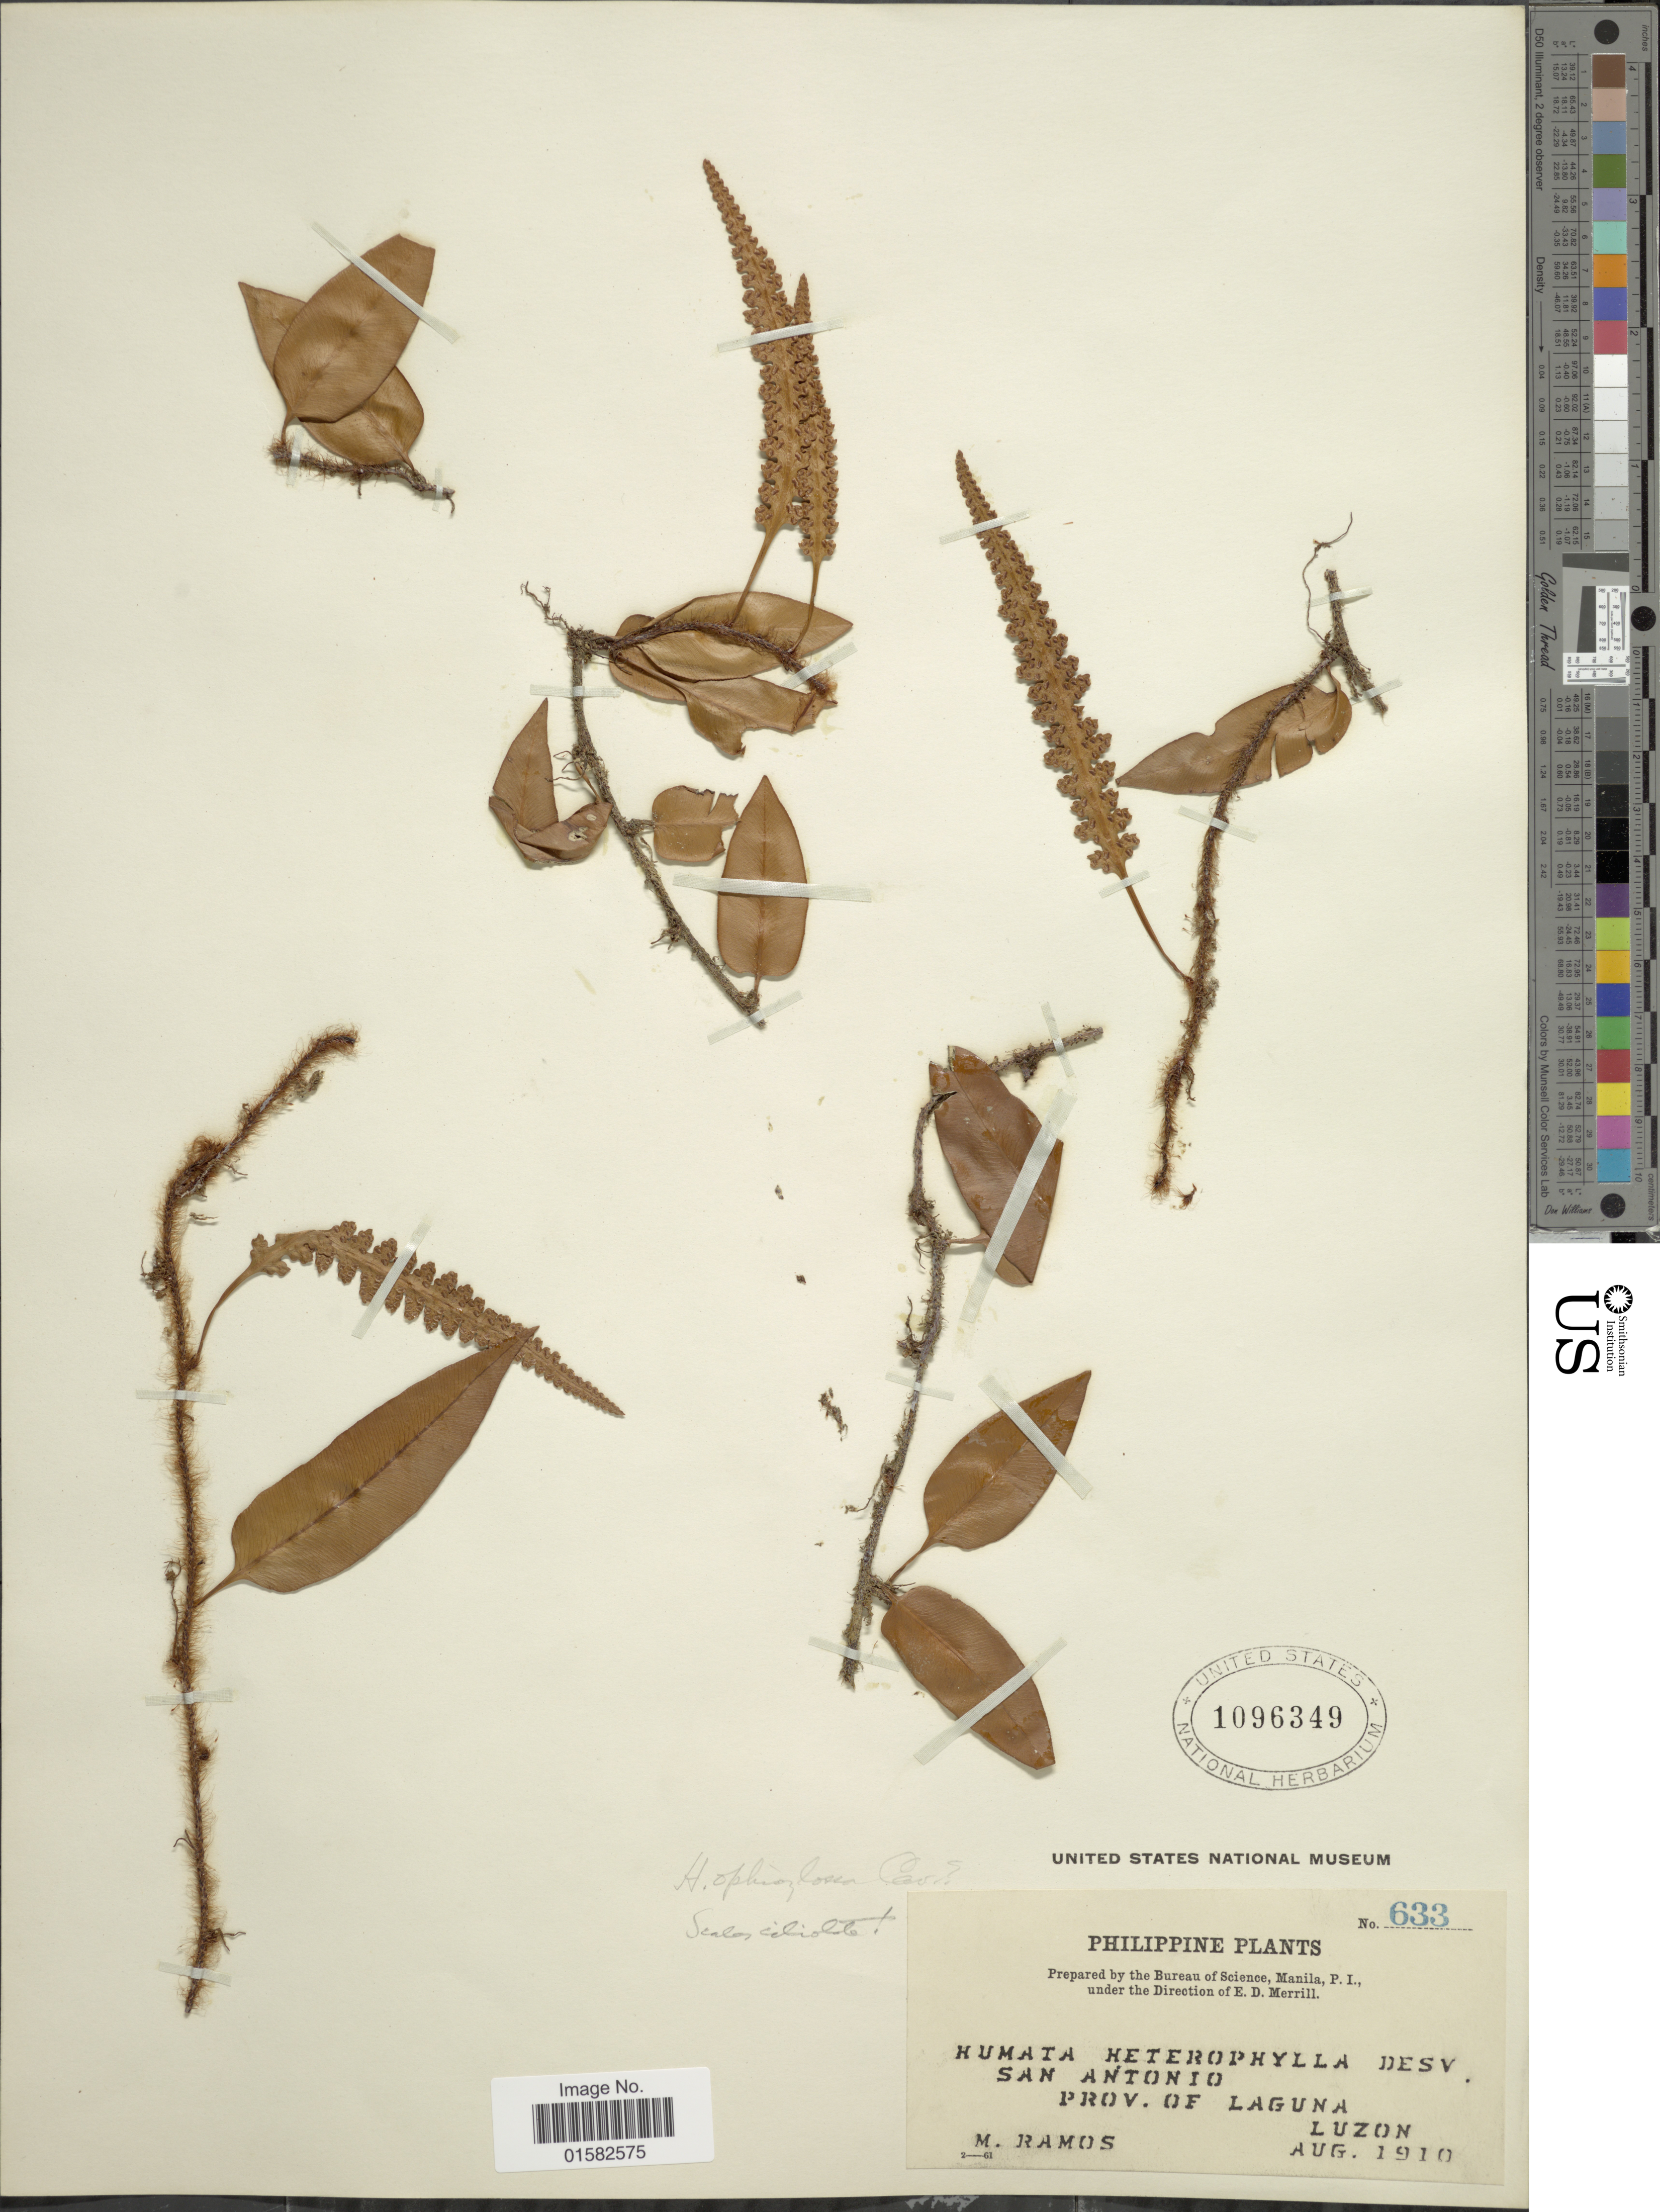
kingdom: Plantae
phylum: Tracheophyta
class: Polypodiopsida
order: Polypodiales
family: Davalliaceae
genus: Humata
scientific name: Humata heterophylla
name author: (Sm.) Desv.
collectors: M. Ramos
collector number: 633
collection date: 1910-08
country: Philippines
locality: San Antonio, Prov of Laguna, Luzon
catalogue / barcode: US 1096349